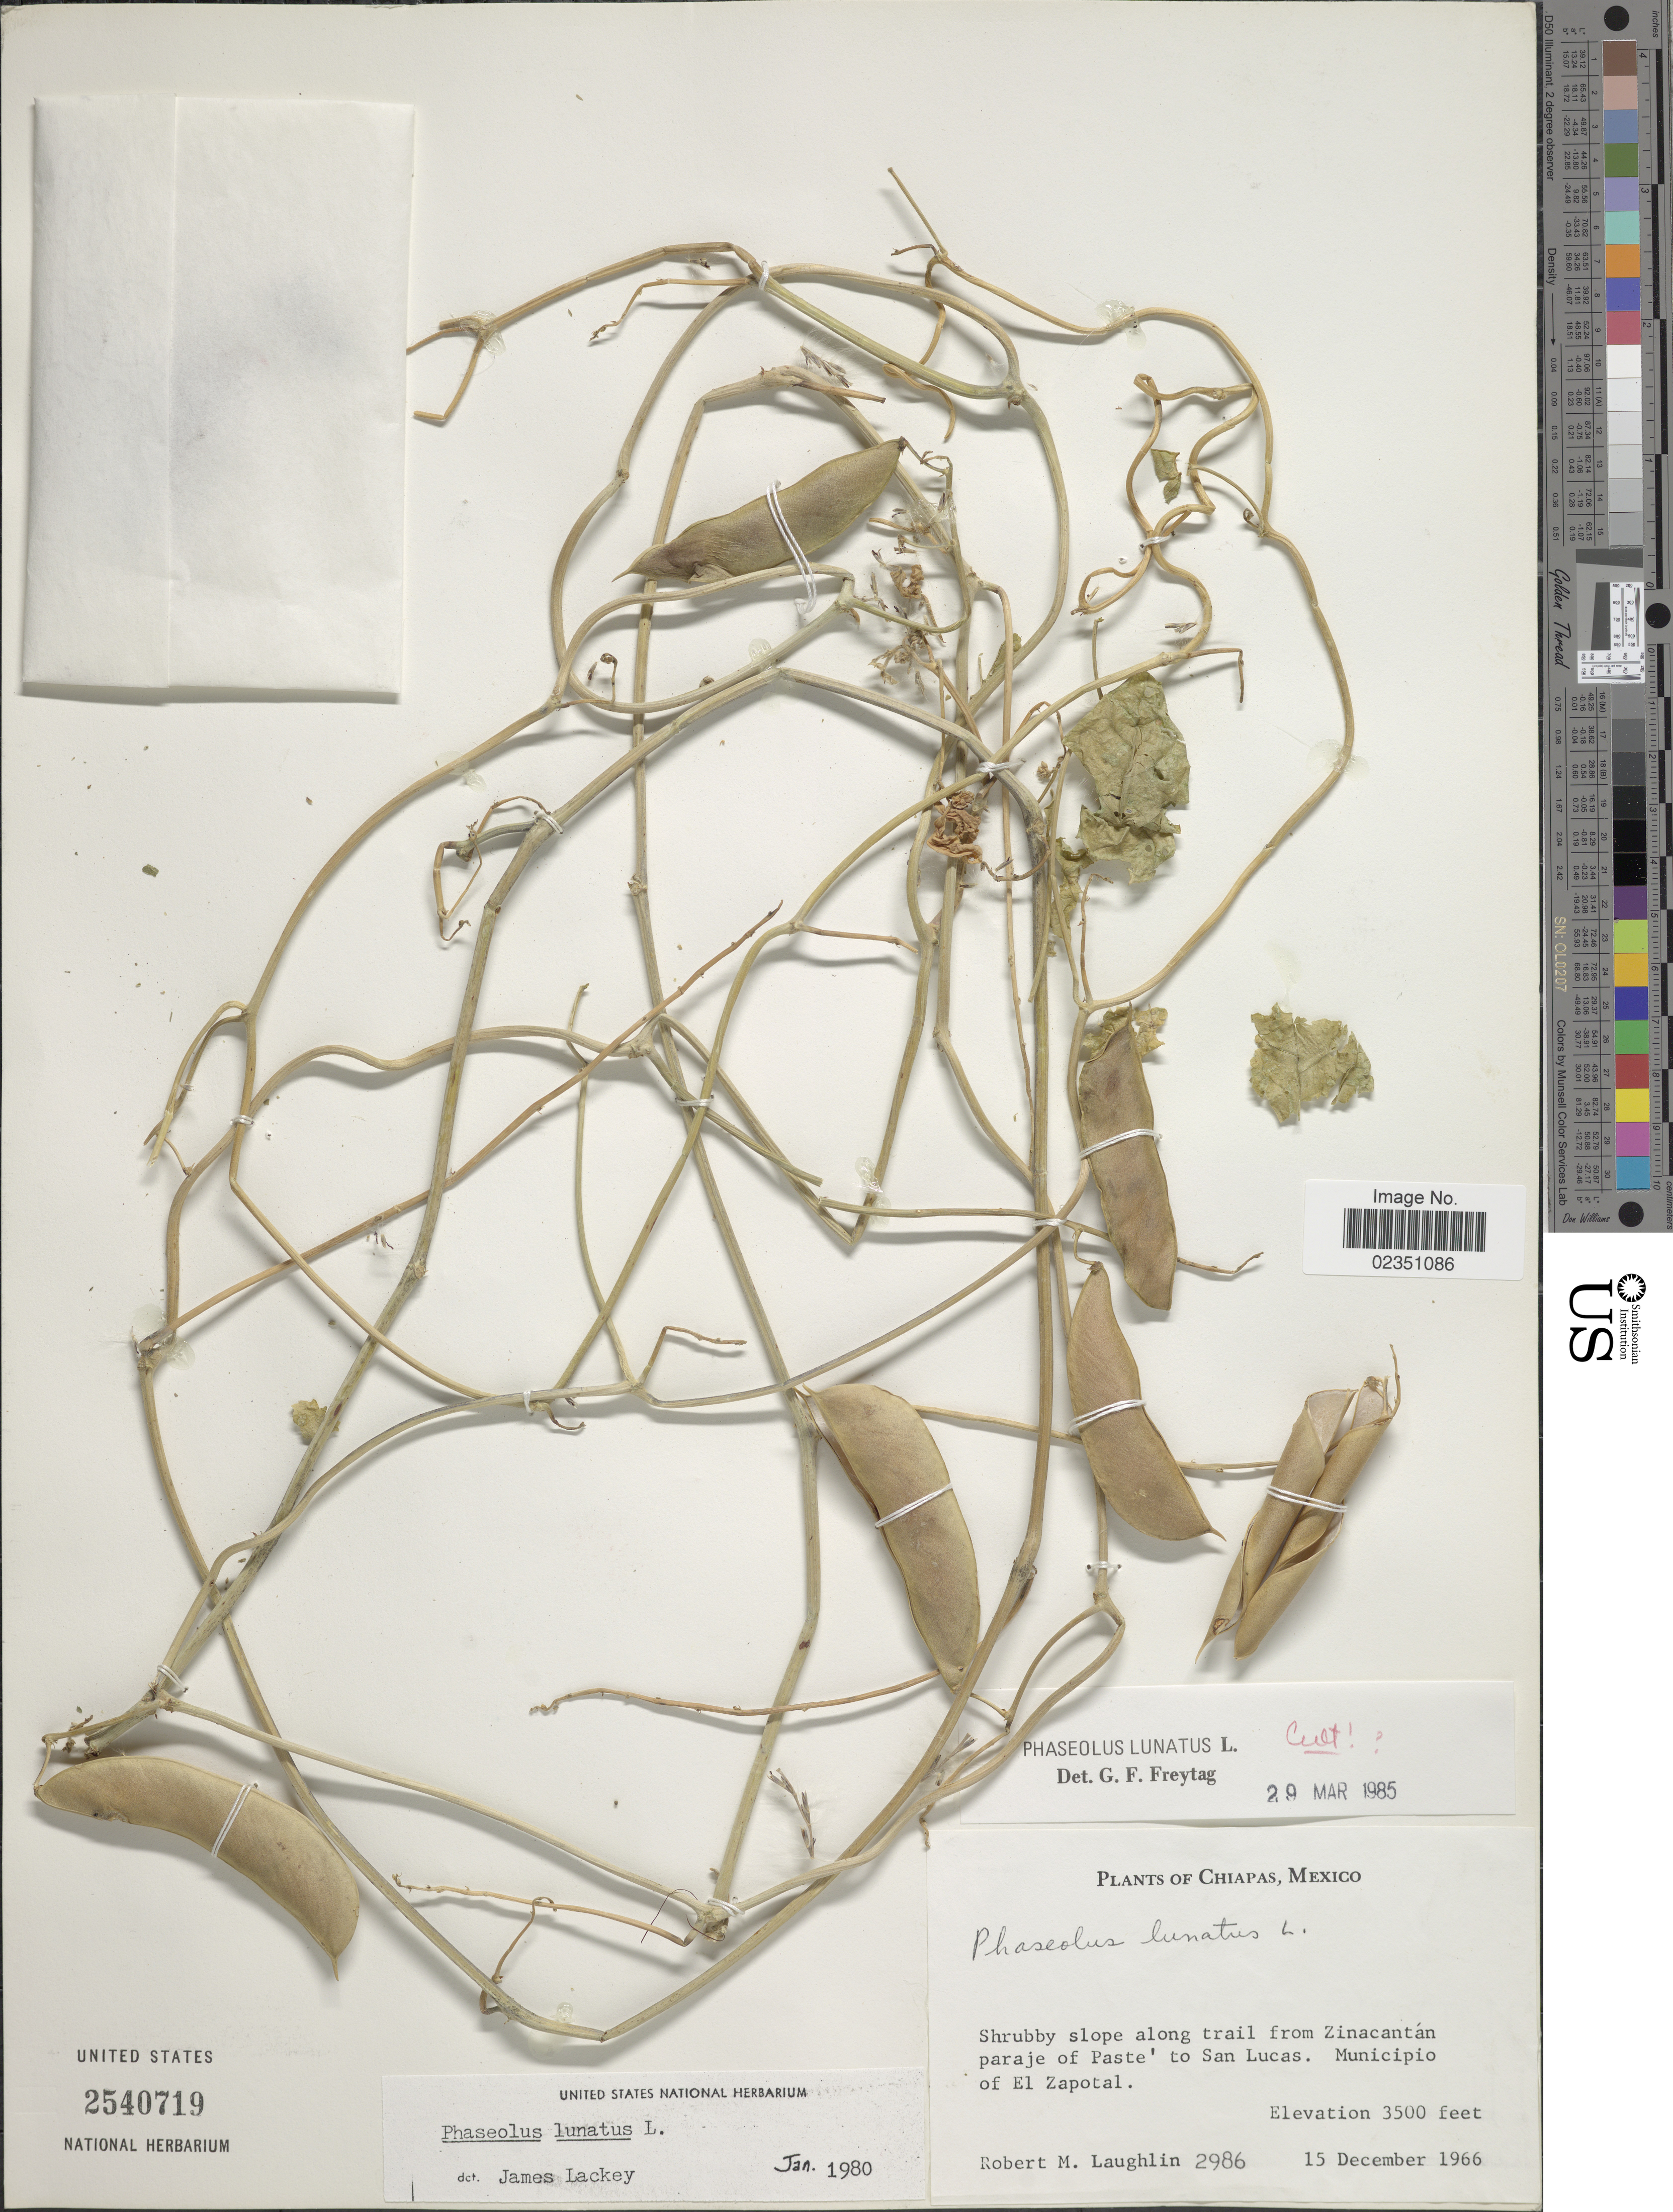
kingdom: Plantae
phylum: Tracheophyta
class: Magnoliopsida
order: Fabales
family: Fabaceae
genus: Phaseolus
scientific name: Phaseolus lunatus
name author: L.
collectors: R. M. Laughlin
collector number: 2986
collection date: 1966-12-15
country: Mexico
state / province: Chiapas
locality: Shrubby slope along trail from Zinacantán paraje of Paste' to San Lucas. Municipio of El Zapotal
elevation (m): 1067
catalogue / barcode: US 2540719